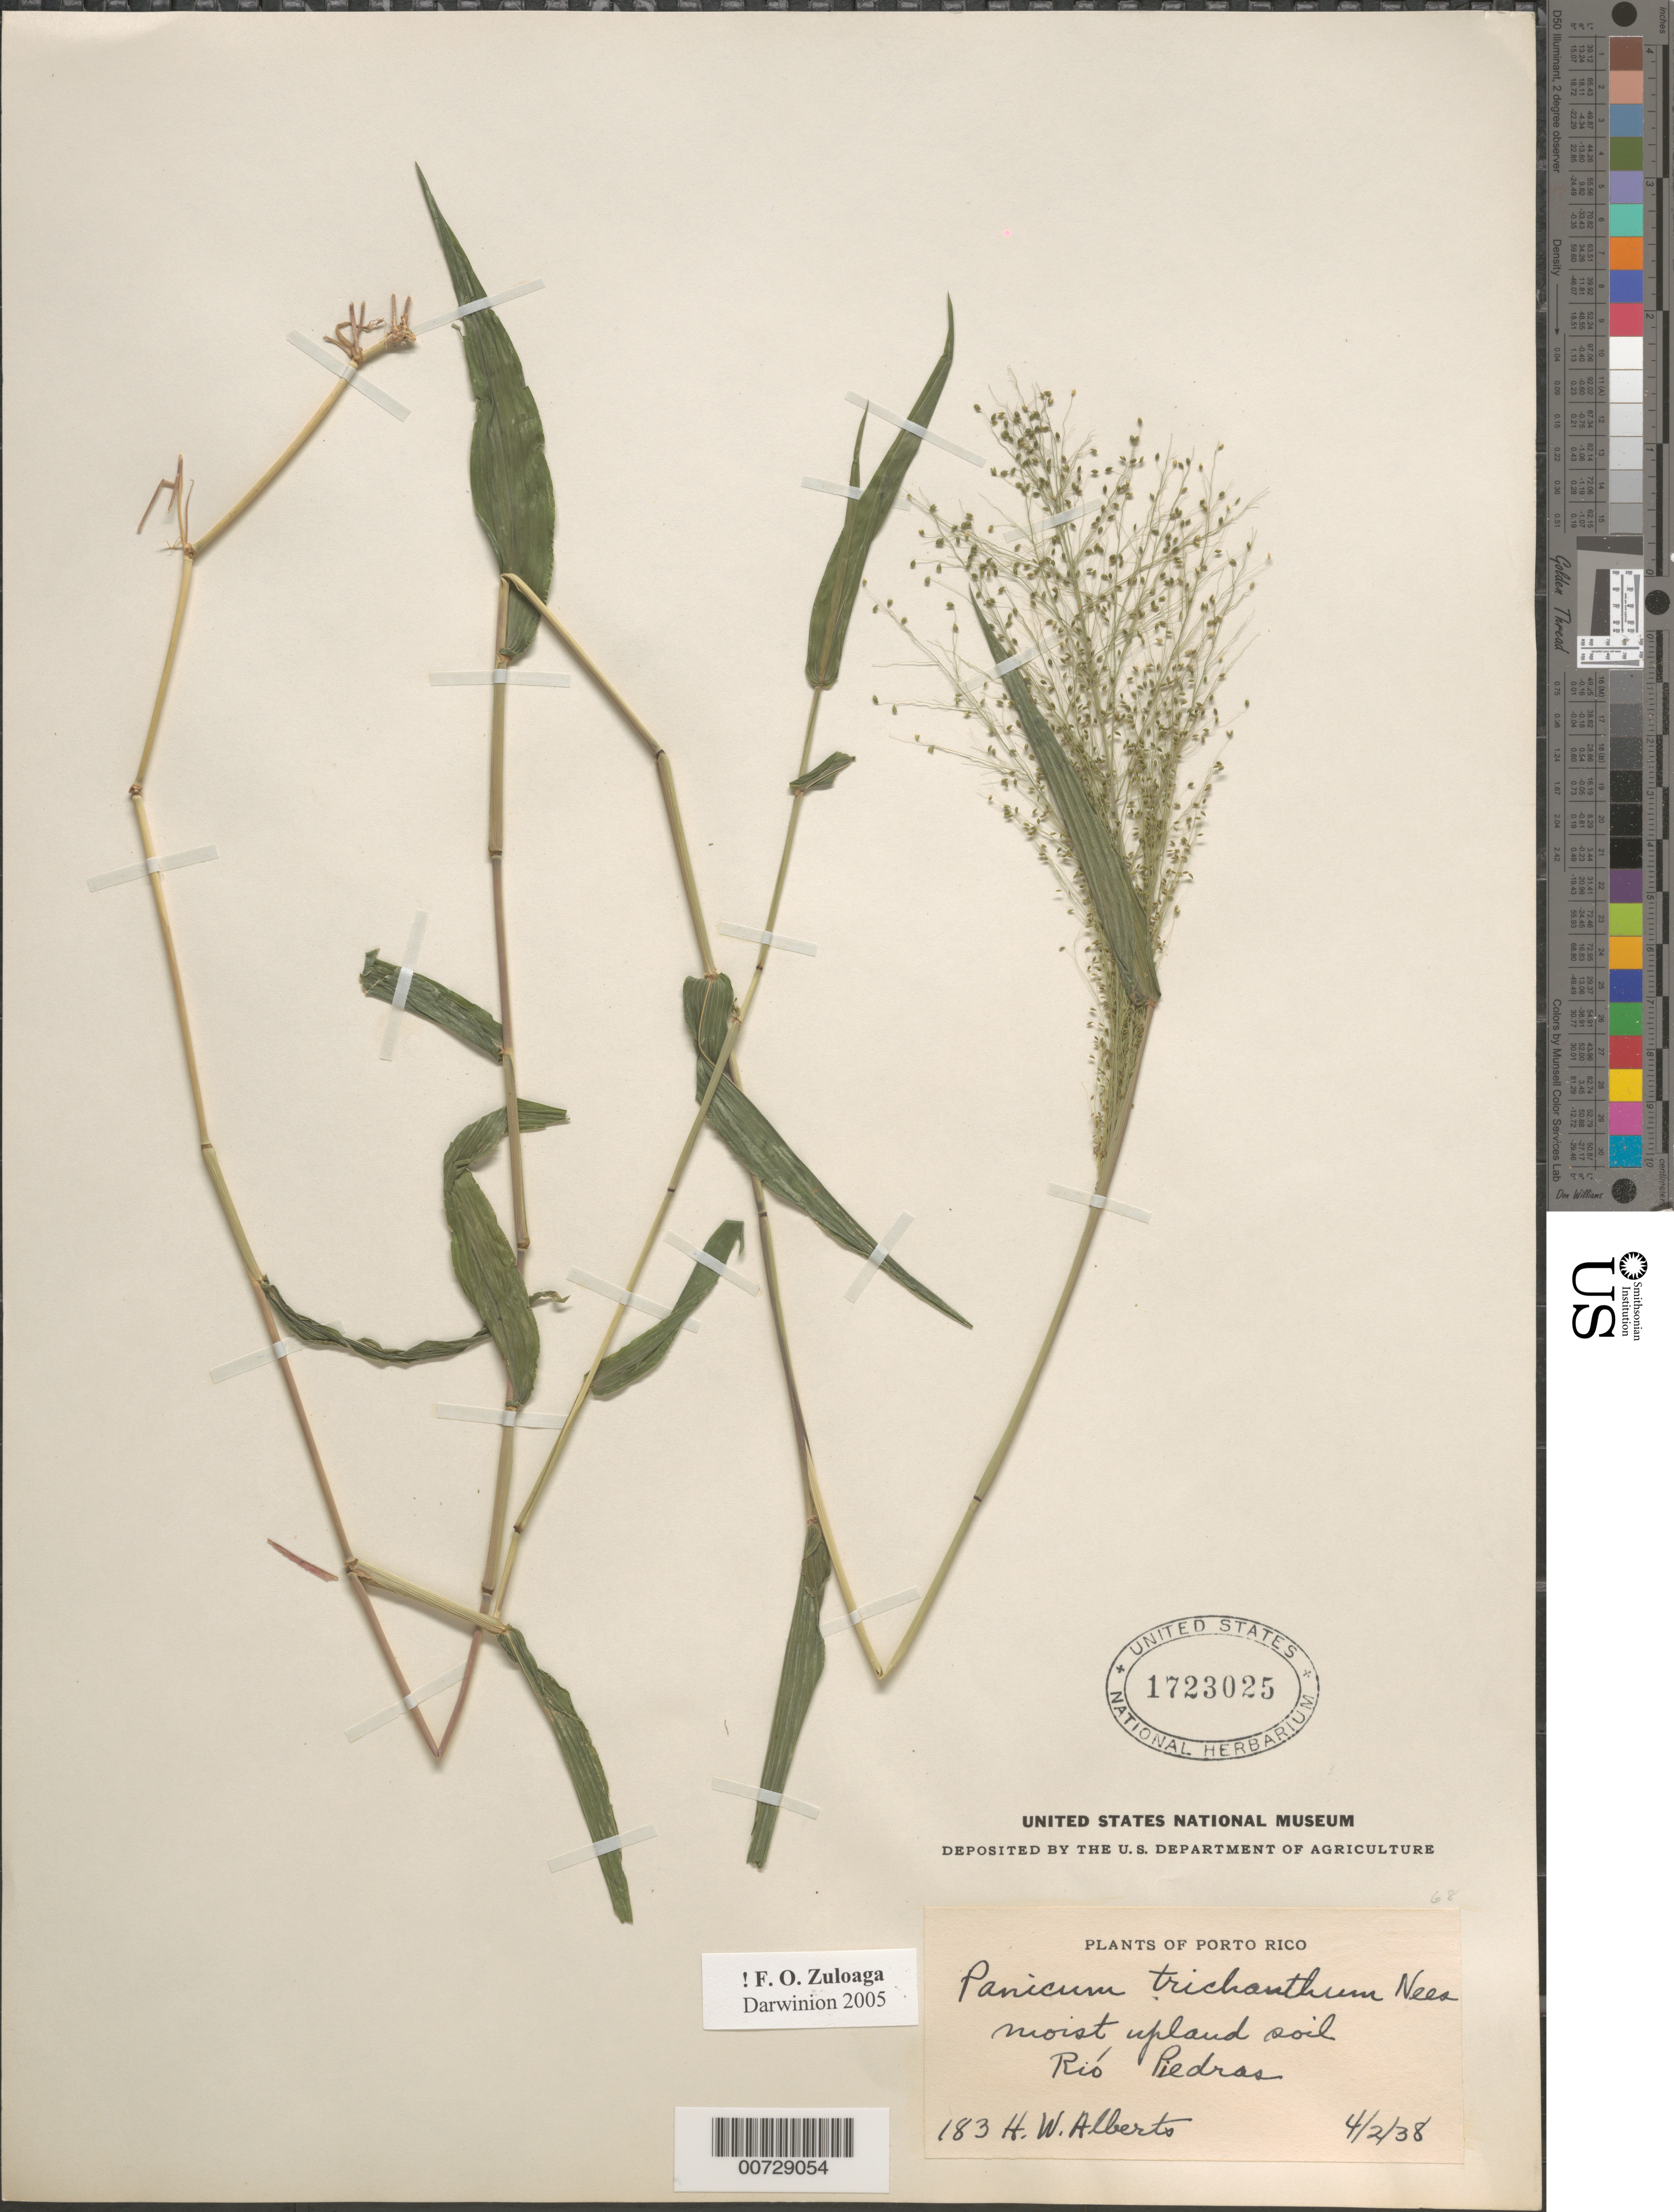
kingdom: Plantae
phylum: Tracheophyta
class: Liliopsida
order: Poales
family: Poaceae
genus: Panicum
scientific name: Panicum trichanthum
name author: Nees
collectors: H. W. Alberts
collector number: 183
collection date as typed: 02 Apr 1938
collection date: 1938-04-02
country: Puerto Rico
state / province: San Juan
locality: Rio Piedras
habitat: Moist upland soil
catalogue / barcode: US 1723025